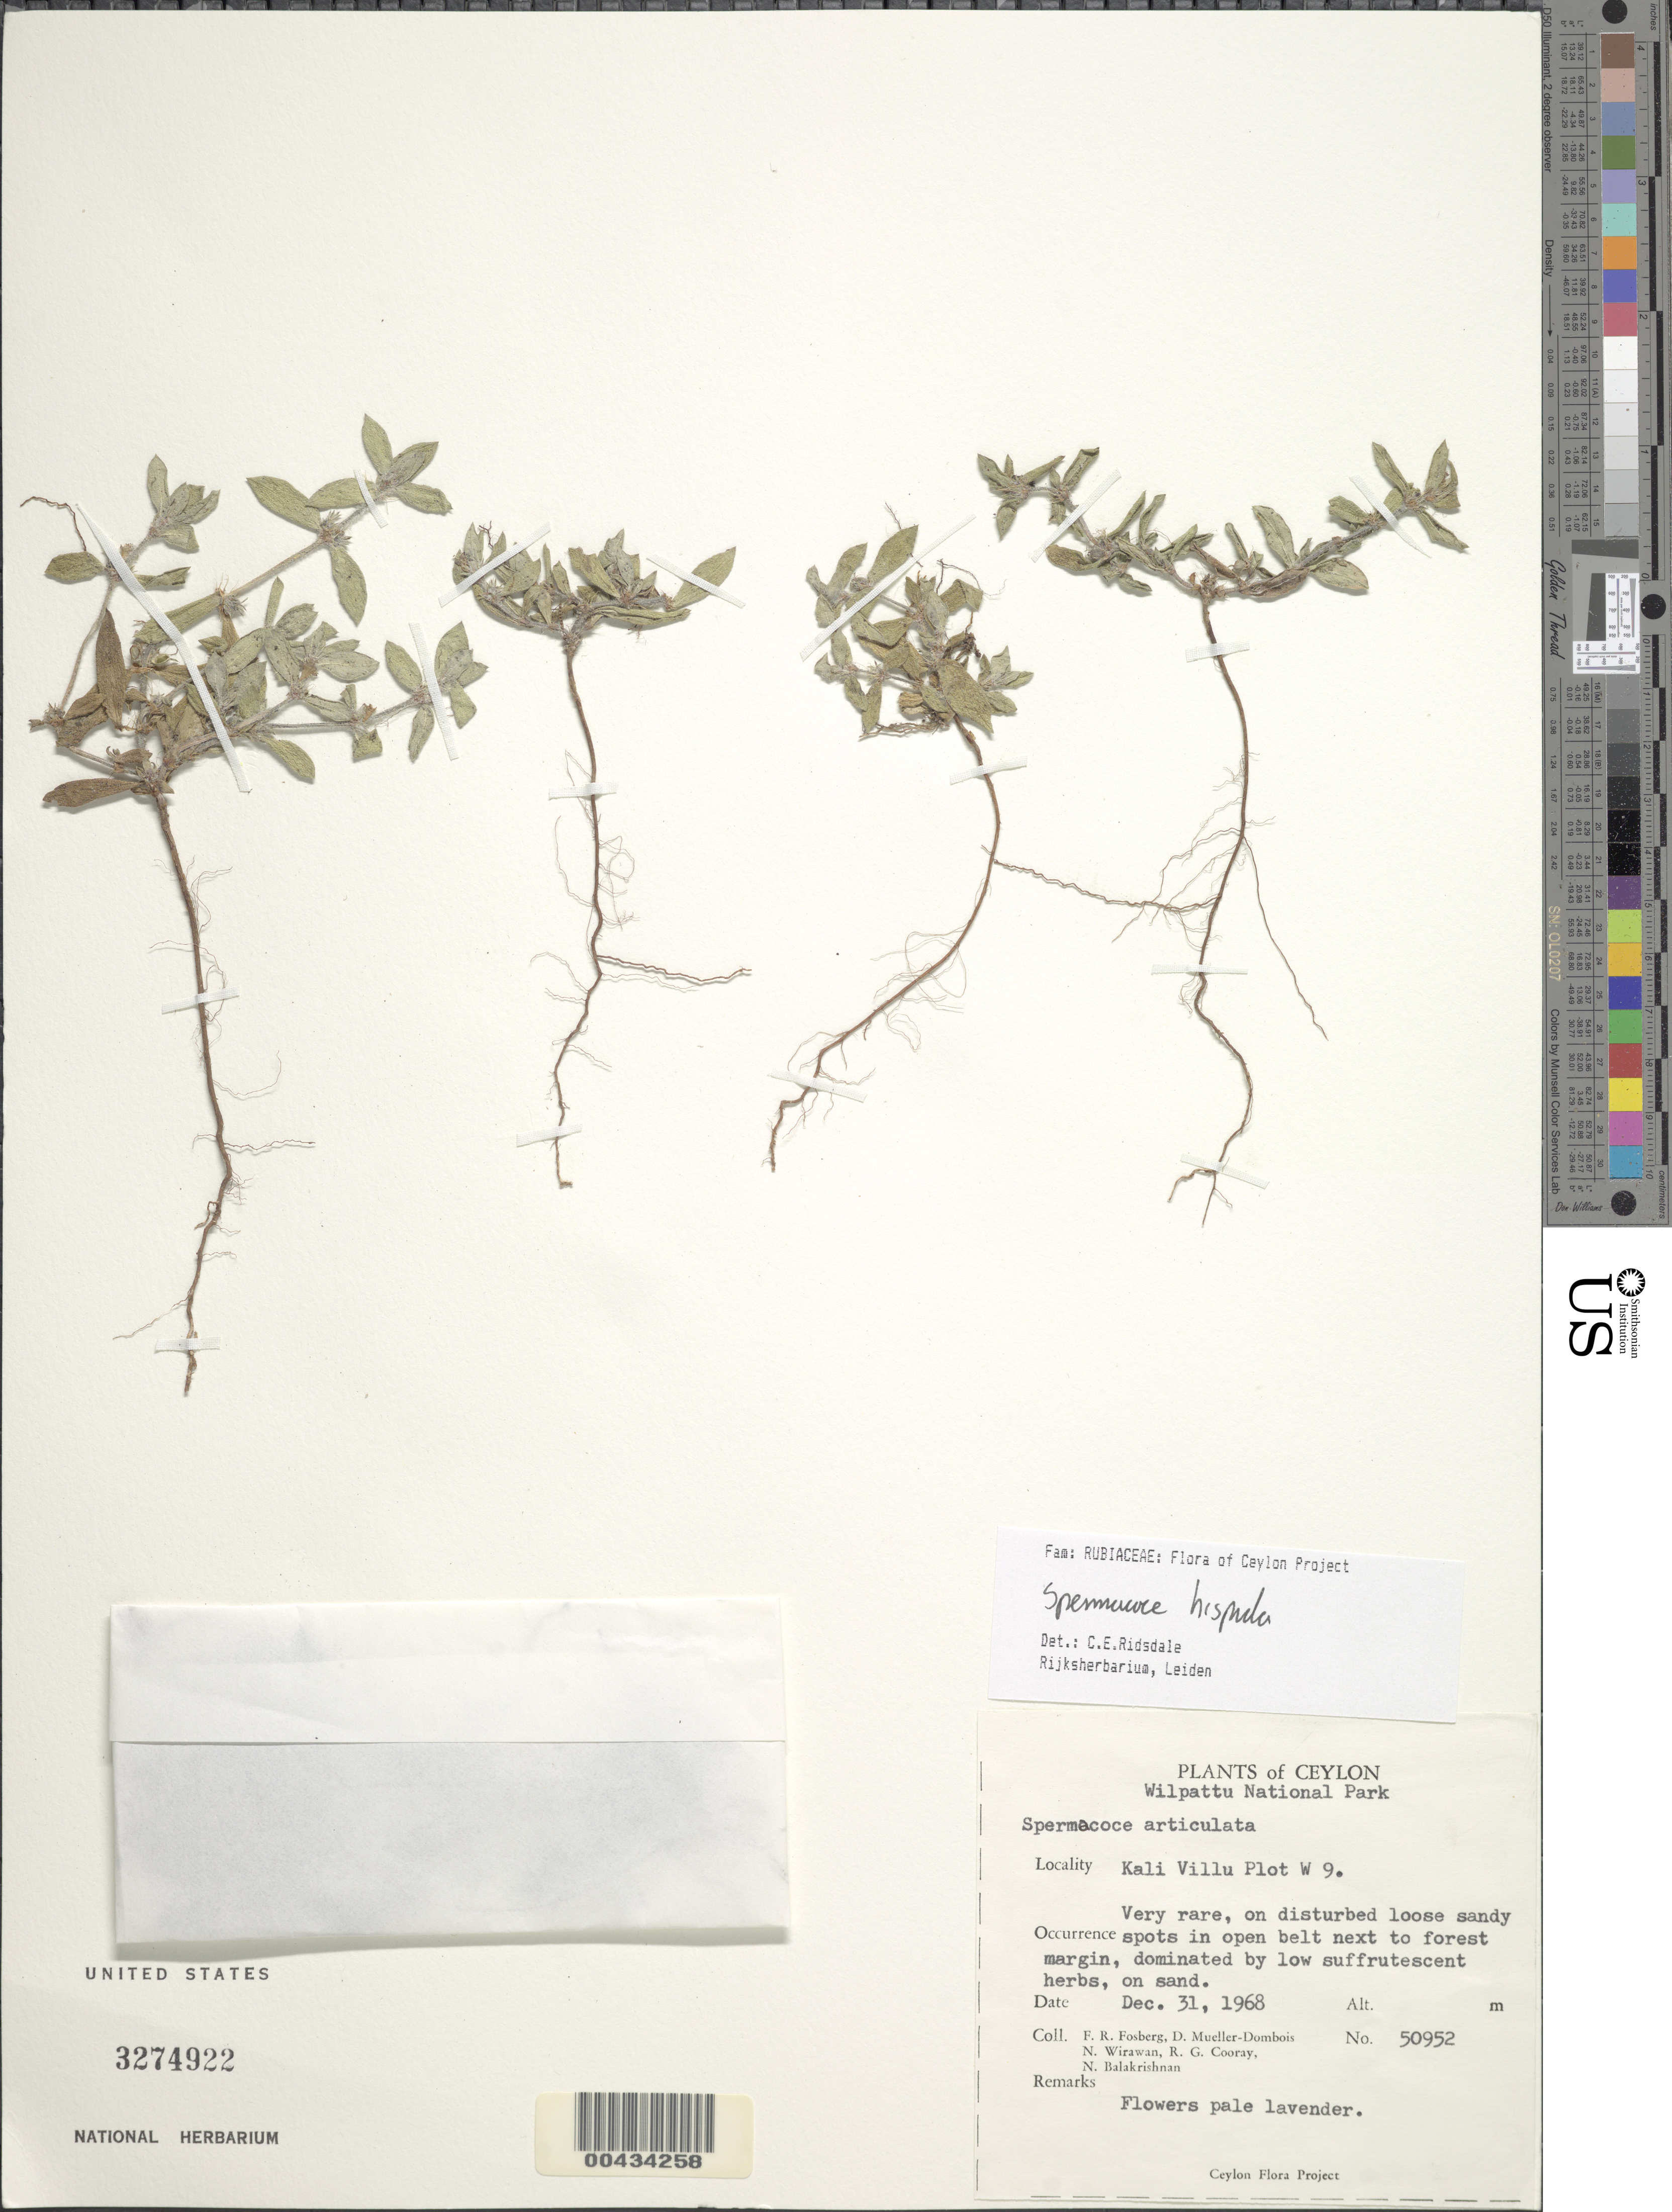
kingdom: Plantae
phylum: Tracheophyta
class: Magnoliopsida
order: Gentianales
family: Rubiaceae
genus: Spermacoce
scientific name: Spermacoce hispida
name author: L.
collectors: F. R. Fosberg, D. Mueller-Dombois & N. Wirawan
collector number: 50952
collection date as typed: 31 Dec 1968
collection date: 1968-12-31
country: Sri Lanka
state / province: Southern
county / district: Hambantota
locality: Ruhuna Natl Park, beach E of Butawa Modera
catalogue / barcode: US 3274922